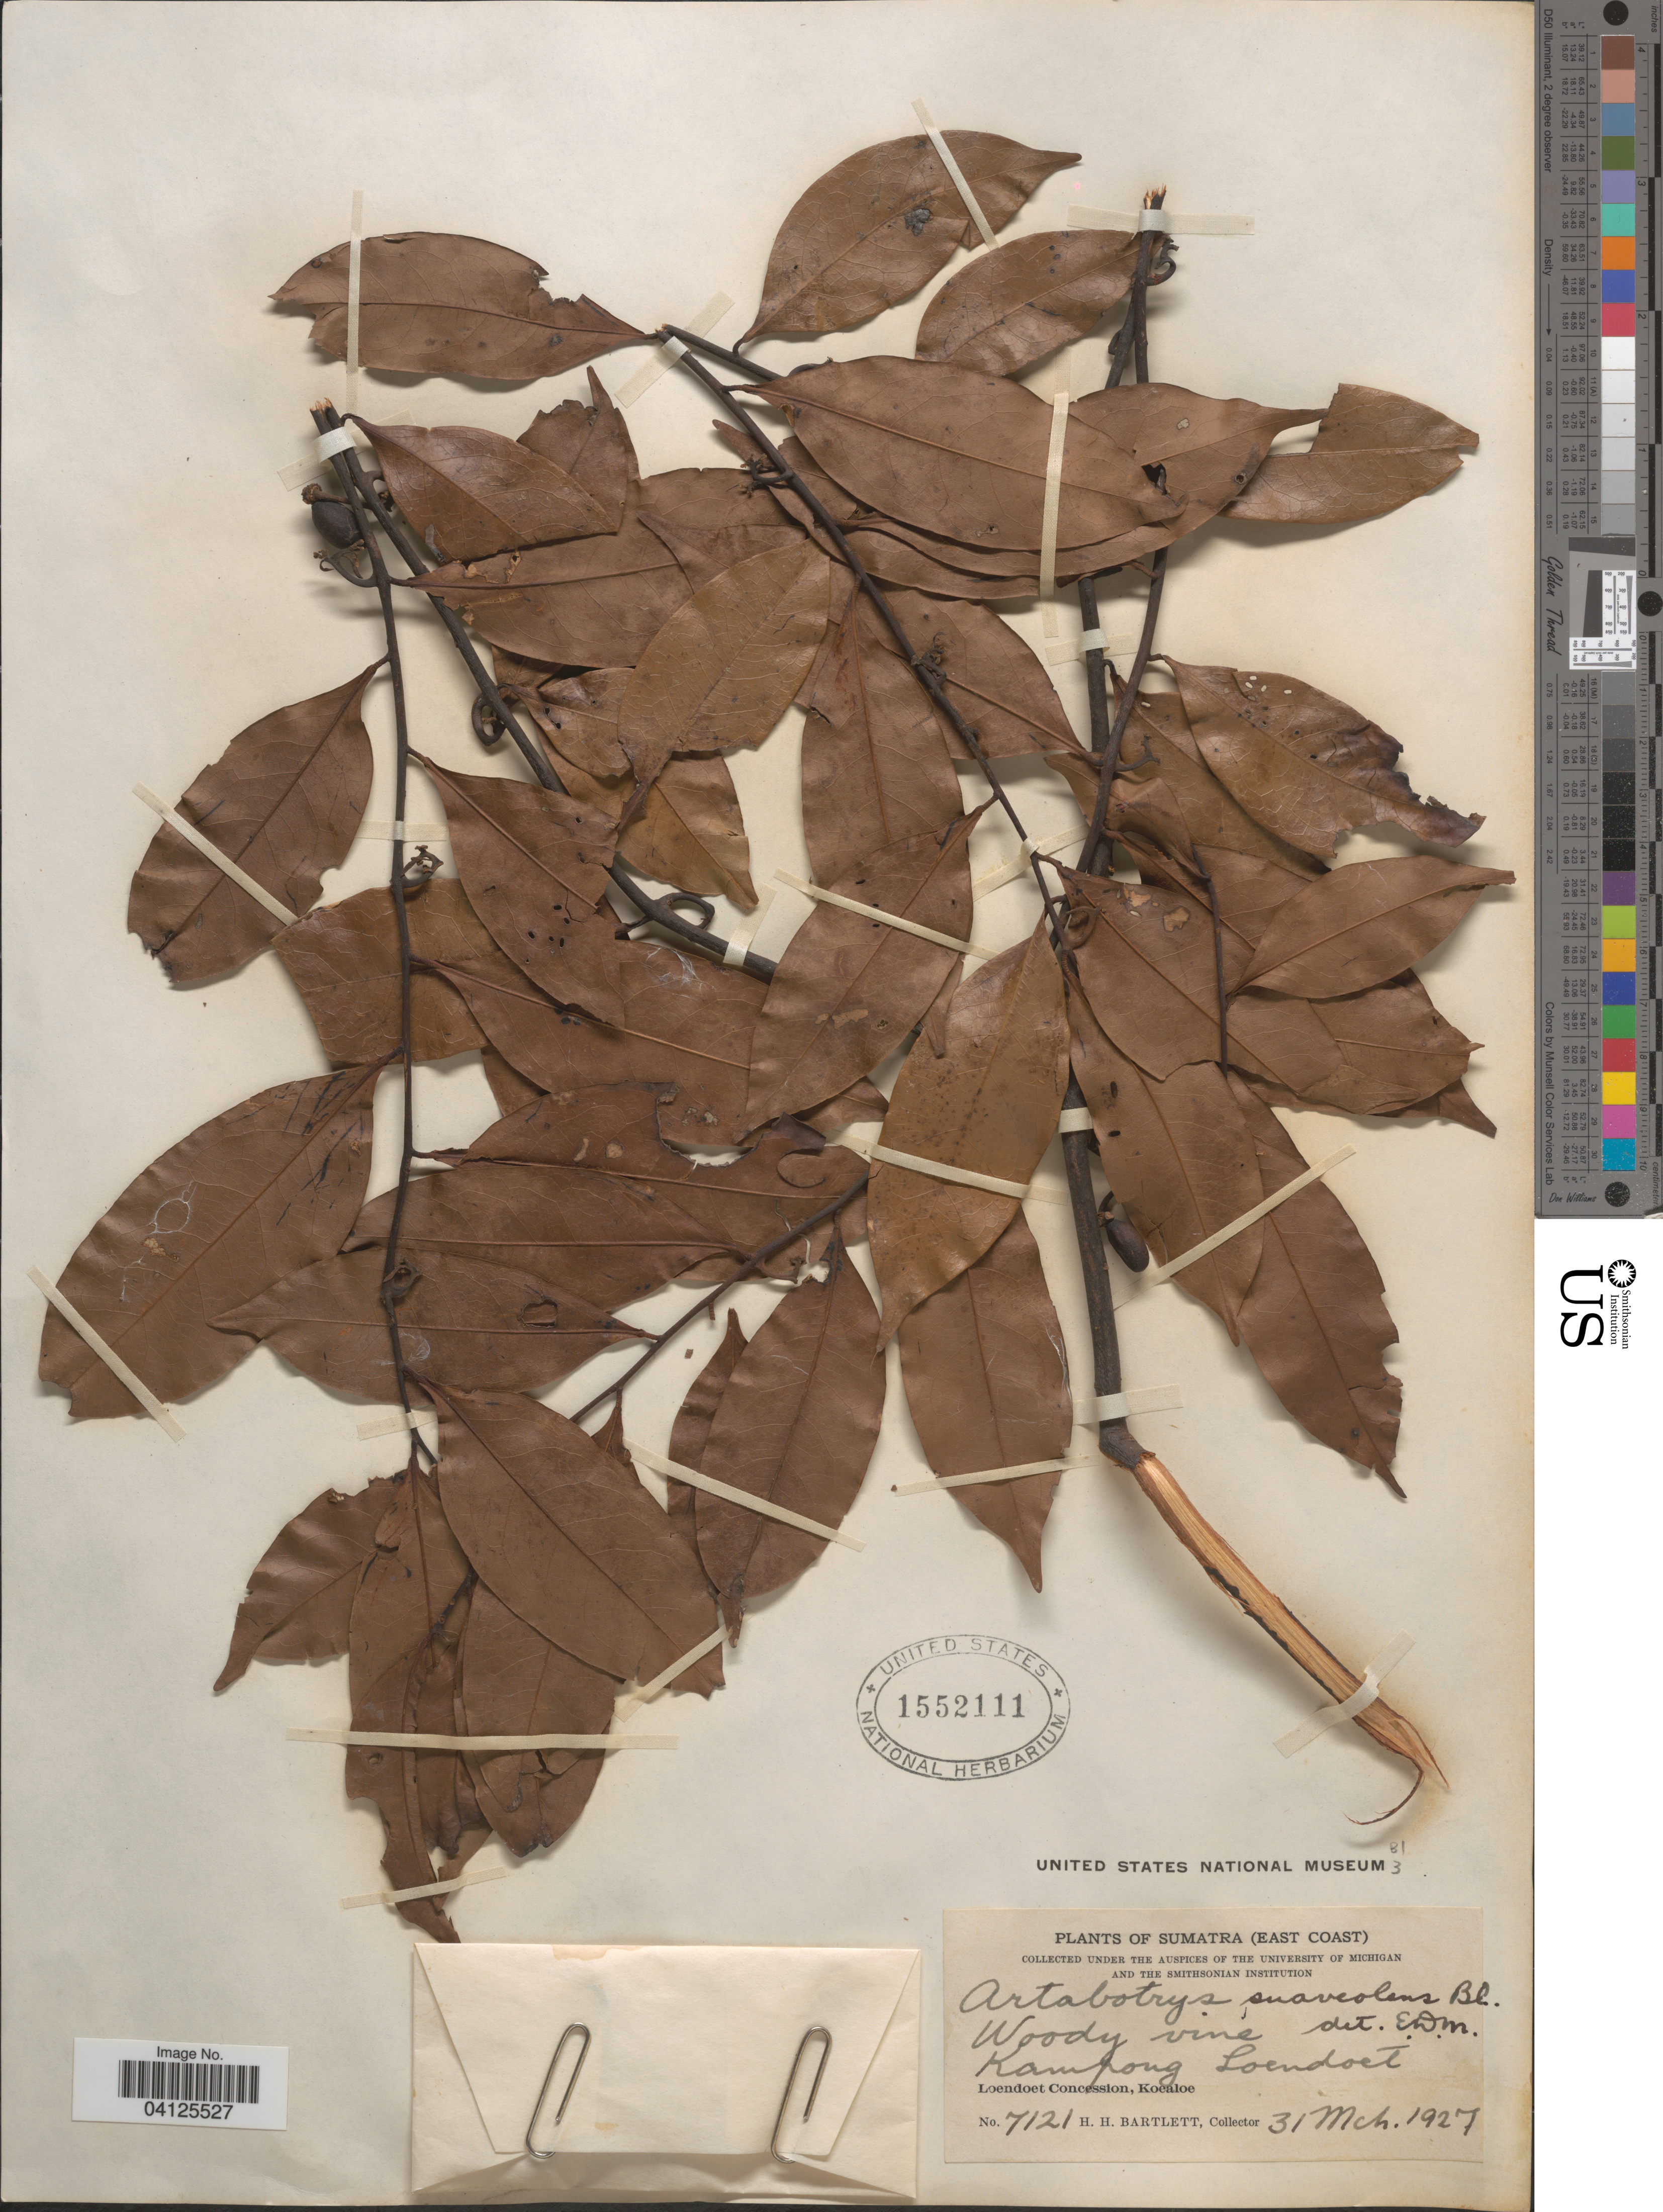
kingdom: Plantae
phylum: Tracheophyta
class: Magnoliopsida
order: Magnoliales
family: Annonaceae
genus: Artabotrys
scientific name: Artabotrys suaveolens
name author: (Blume) Blume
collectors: H. H. Bartlett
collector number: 7121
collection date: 1927-03-31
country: Indonesia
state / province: Sumatra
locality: (East Coast). Kampong Loendoet. Loendoet Concession, Koealoe.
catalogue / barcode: US 1552111